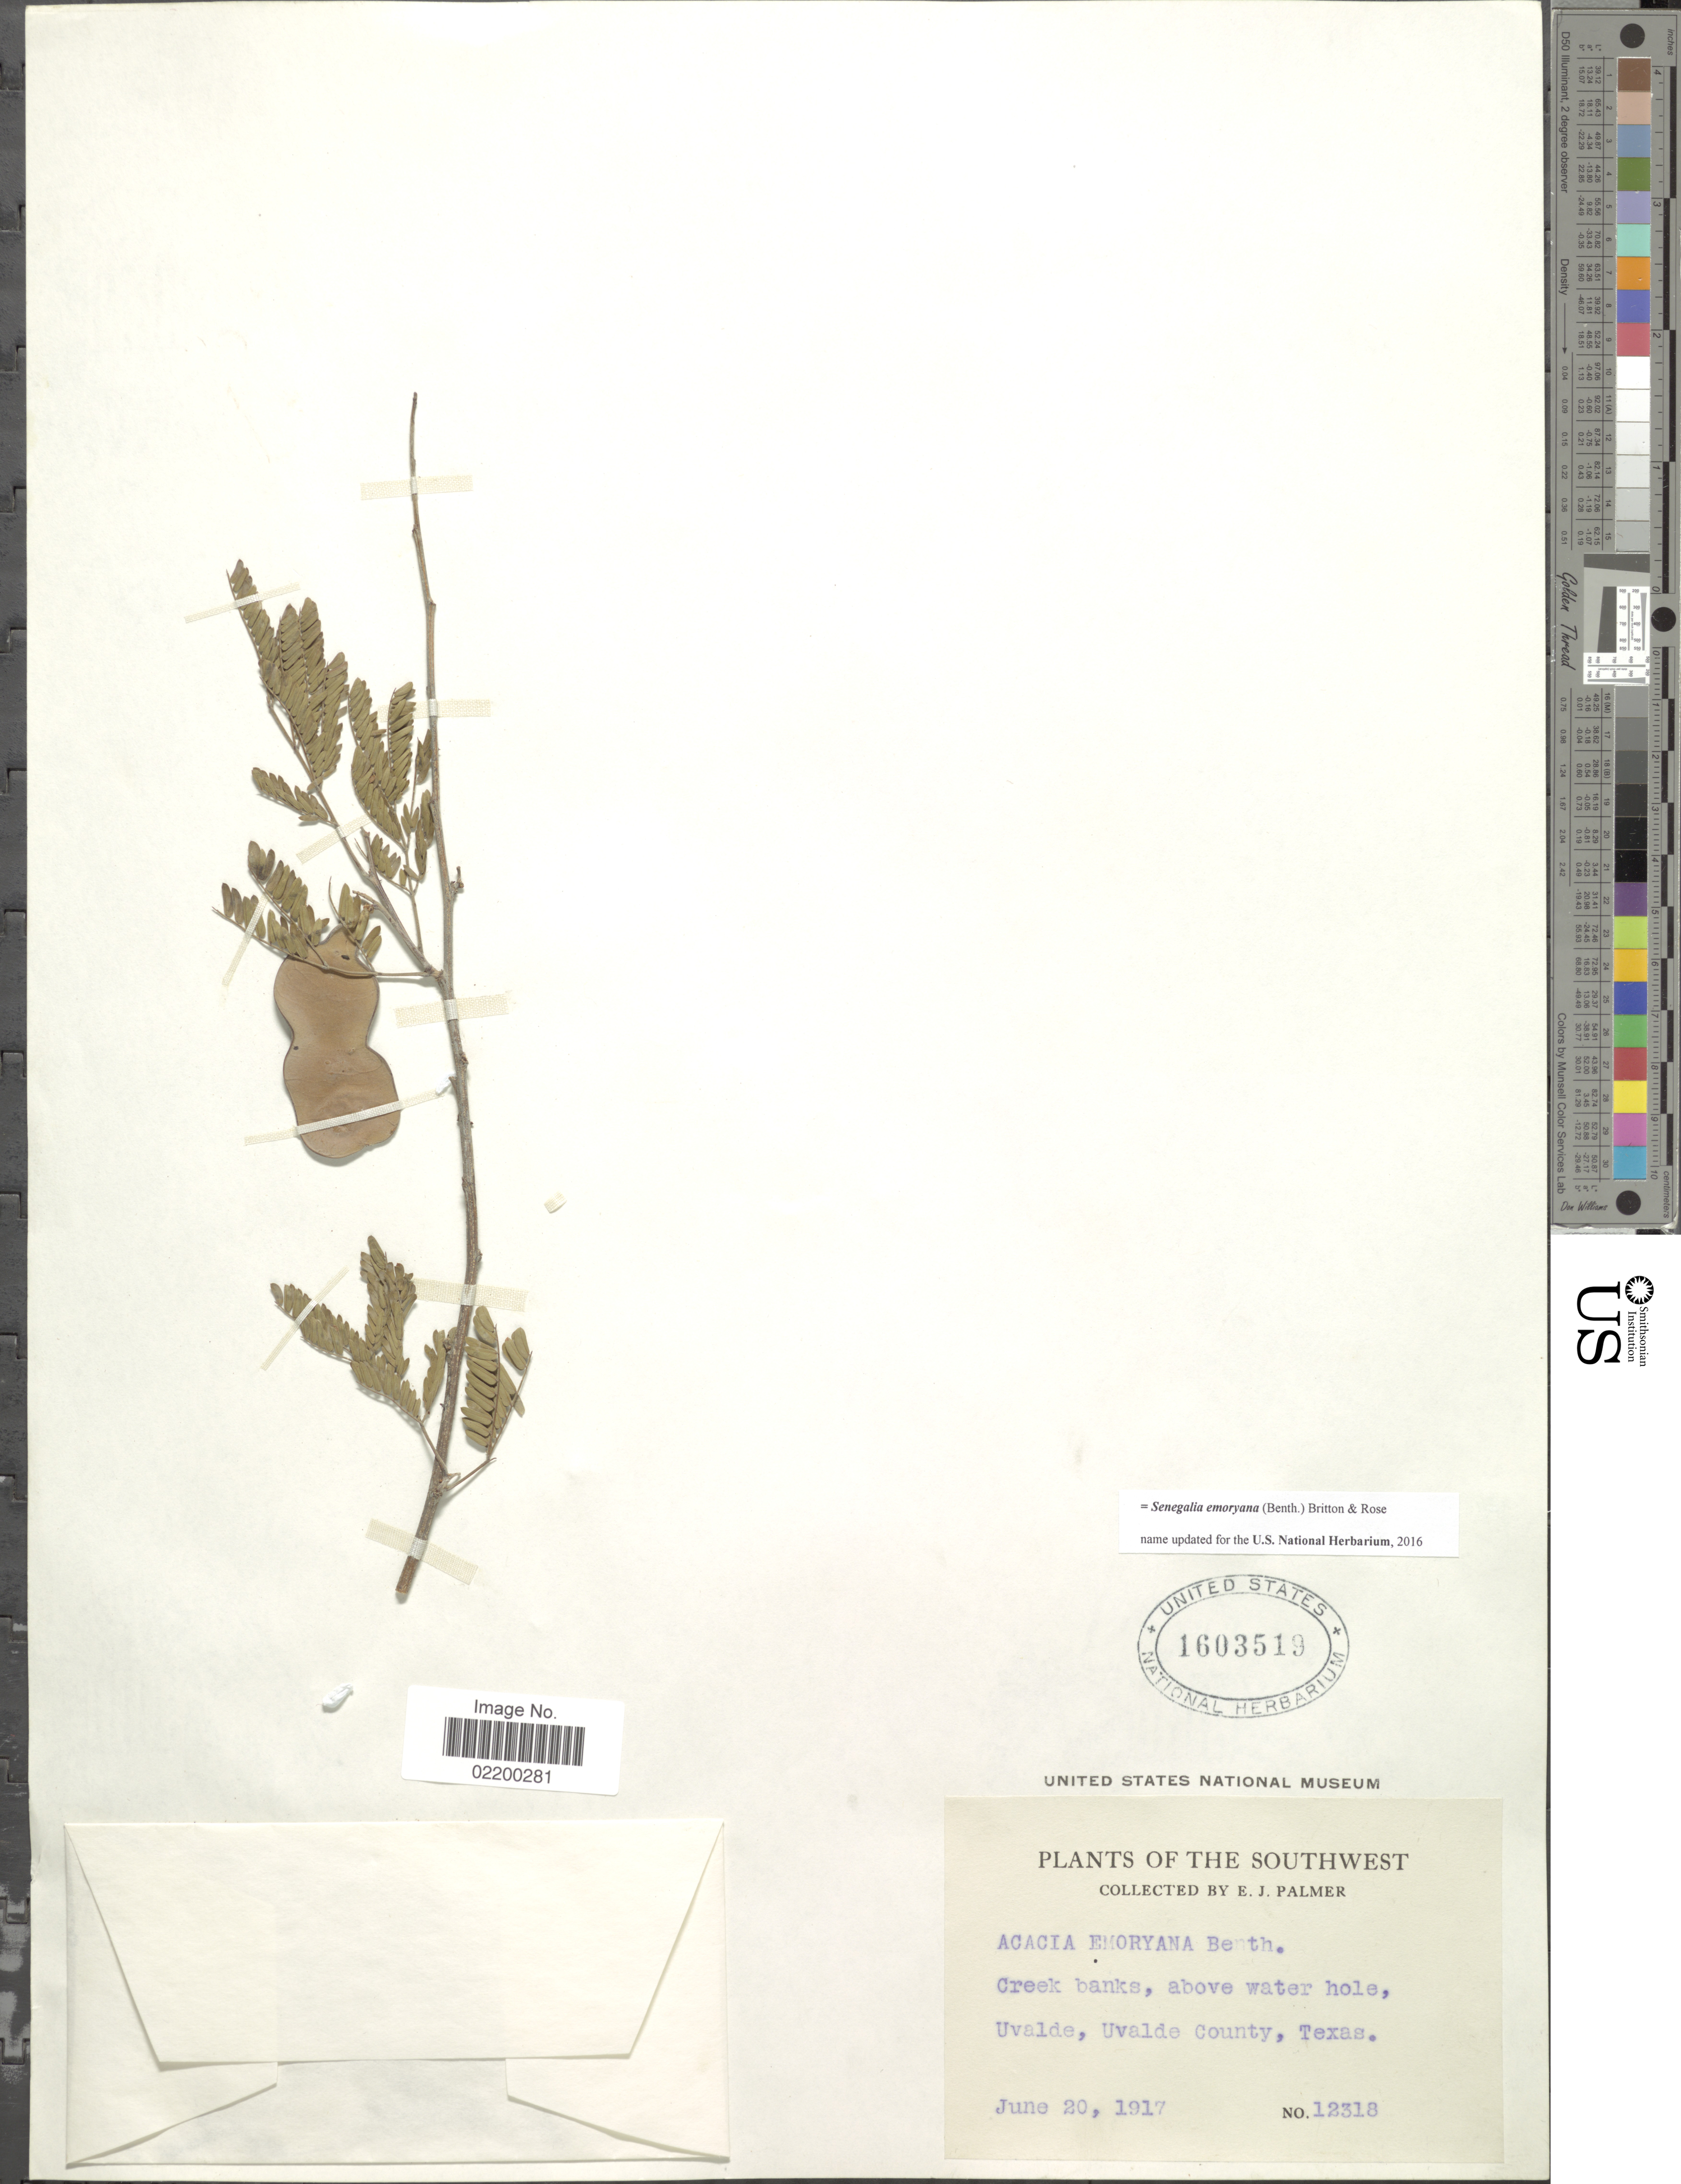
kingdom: Plantae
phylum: Tracheophyta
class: Magnoliopsida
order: Fabales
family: Fabaceae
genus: Senegalia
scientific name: Senegalia emoryana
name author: (Benth.) Britton & Rose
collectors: E. J. Palmer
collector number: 12318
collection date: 1917-06-20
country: United States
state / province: Texas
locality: The Southwest, Creek banks, above water hole, Uvalde, Uvalde County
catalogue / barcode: US 1603519